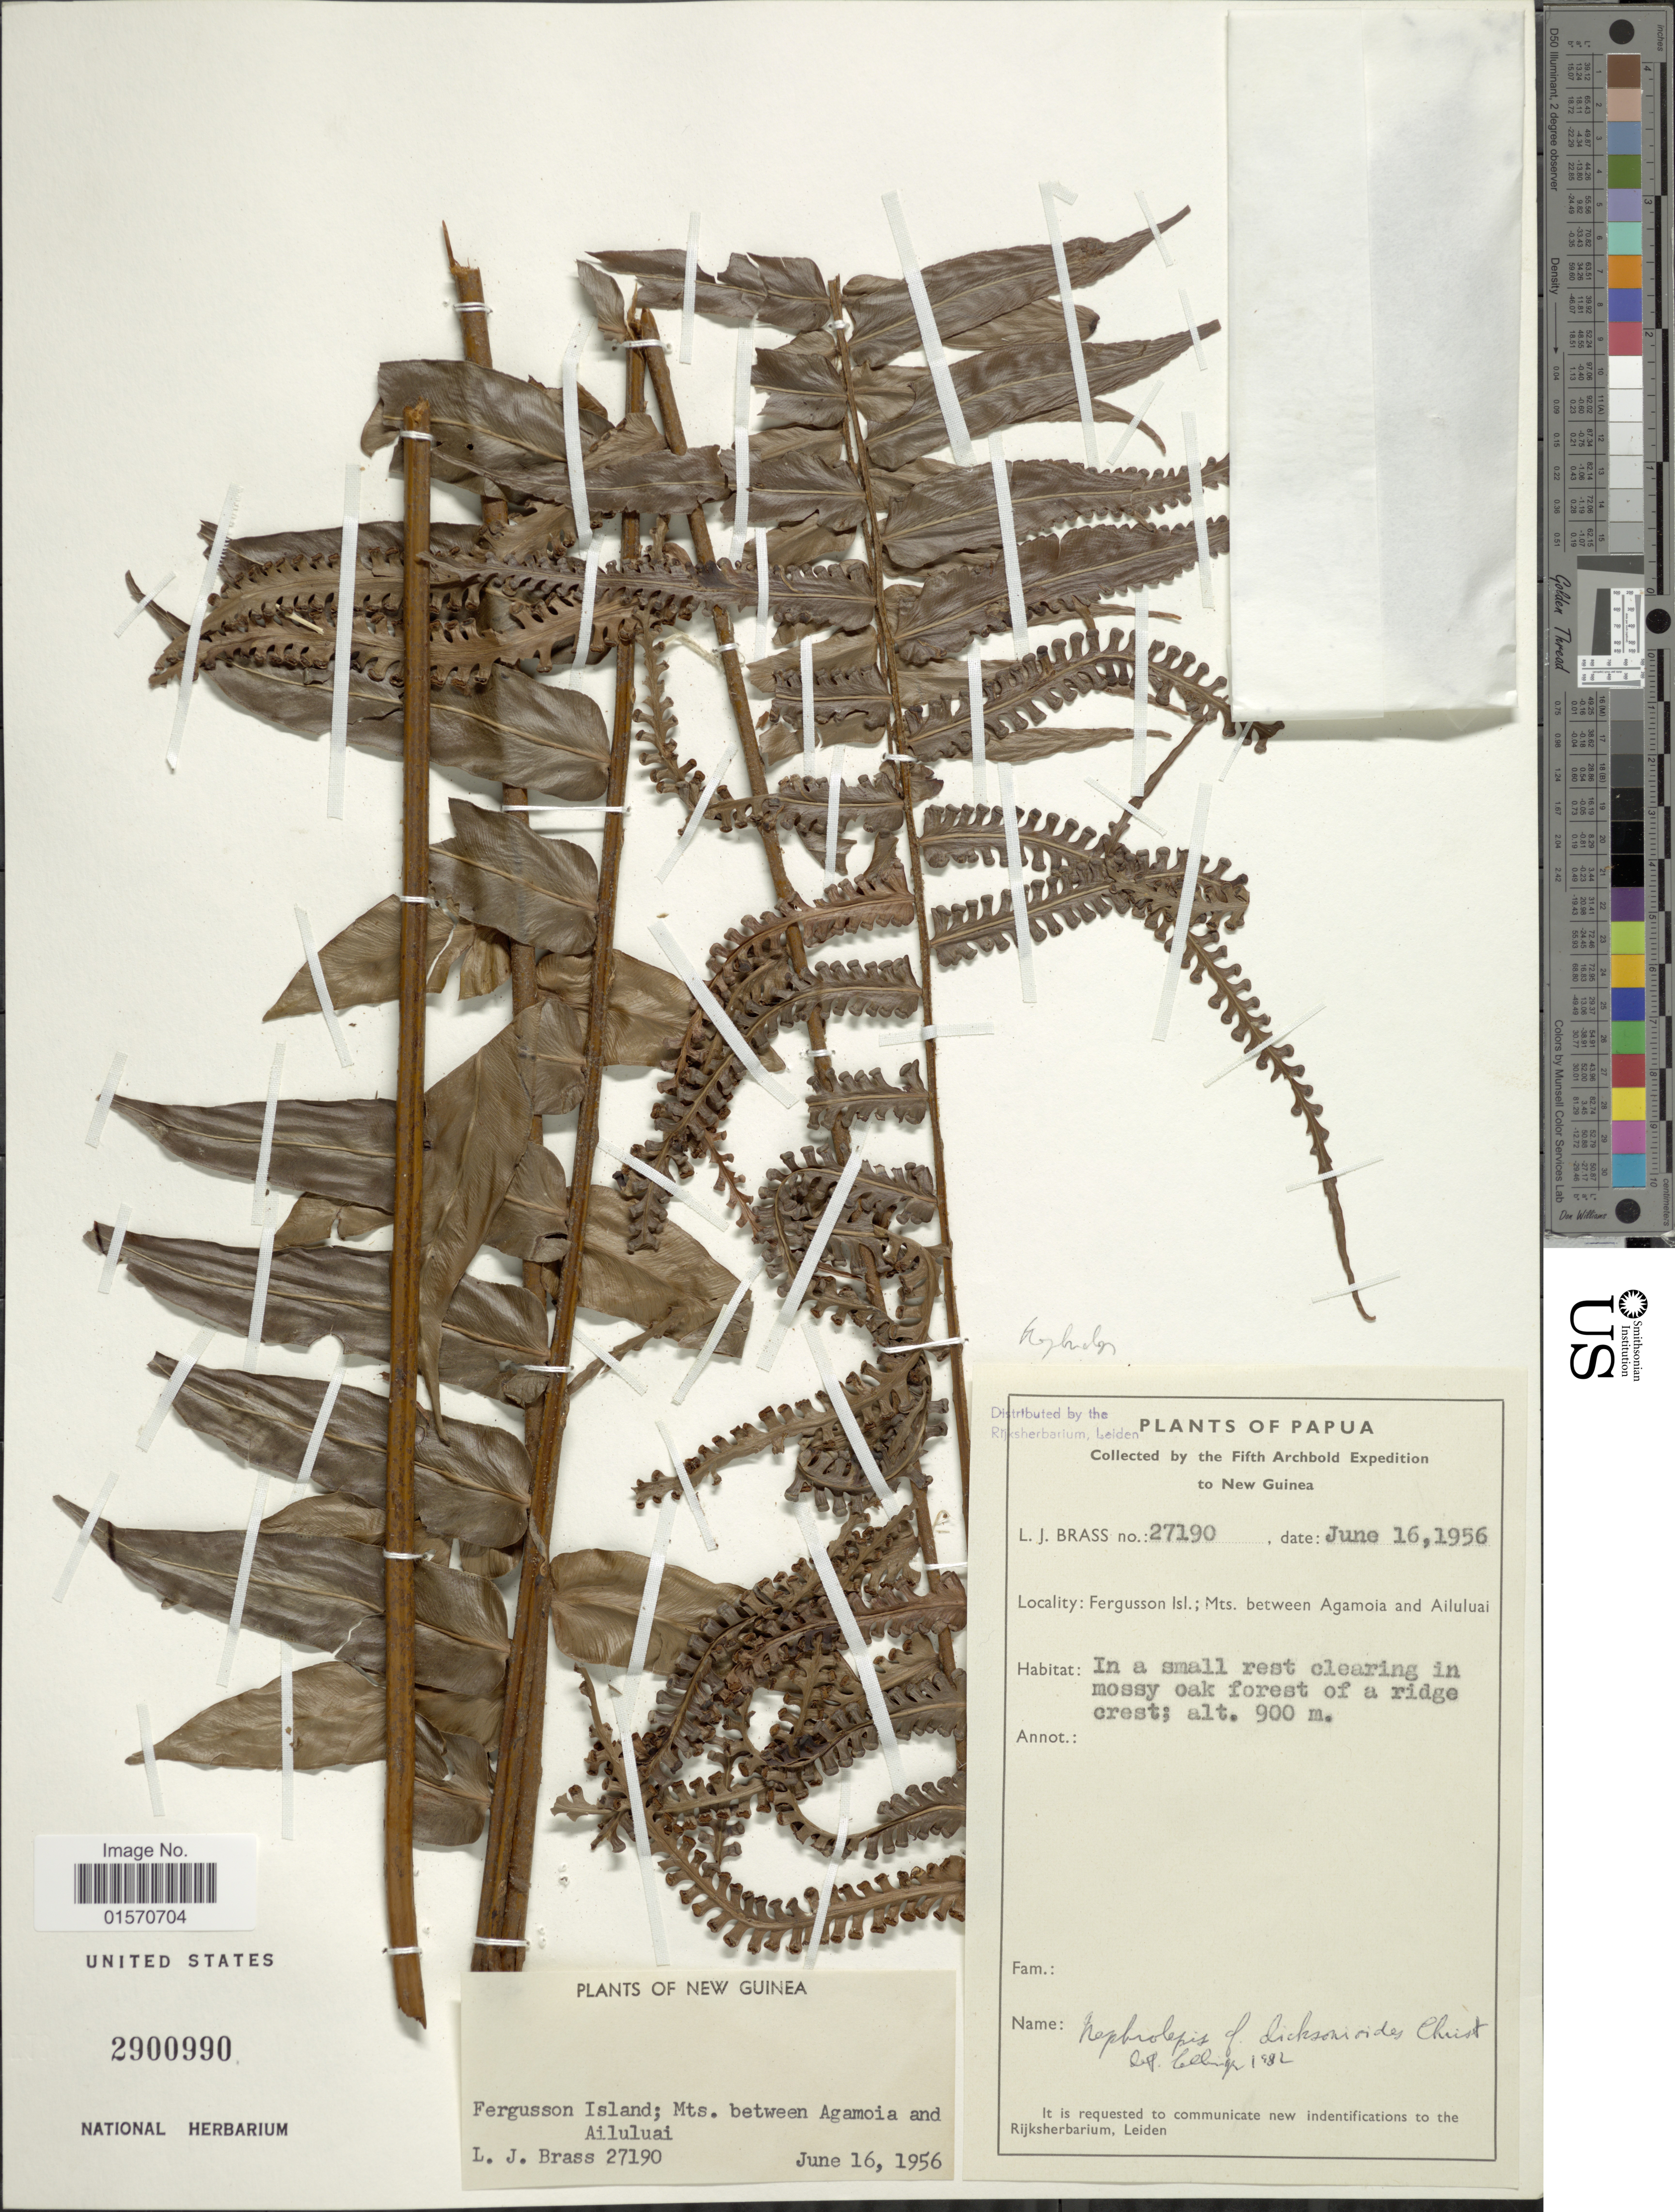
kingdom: Plantae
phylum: Tracheophyta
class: Polypodiopsida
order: Polypodiales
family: Nephrolepidaceae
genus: Nephrolepis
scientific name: Nephrolepis rosenstockii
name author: Brause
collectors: L. J. Brass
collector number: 27190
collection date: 1956-06-16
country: Papua New Guinea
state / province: Milne Bay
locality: New Guinea. Fergusson Island; Mts. between Agamoia and Ailulai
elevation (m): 900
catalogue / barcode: US 2900990